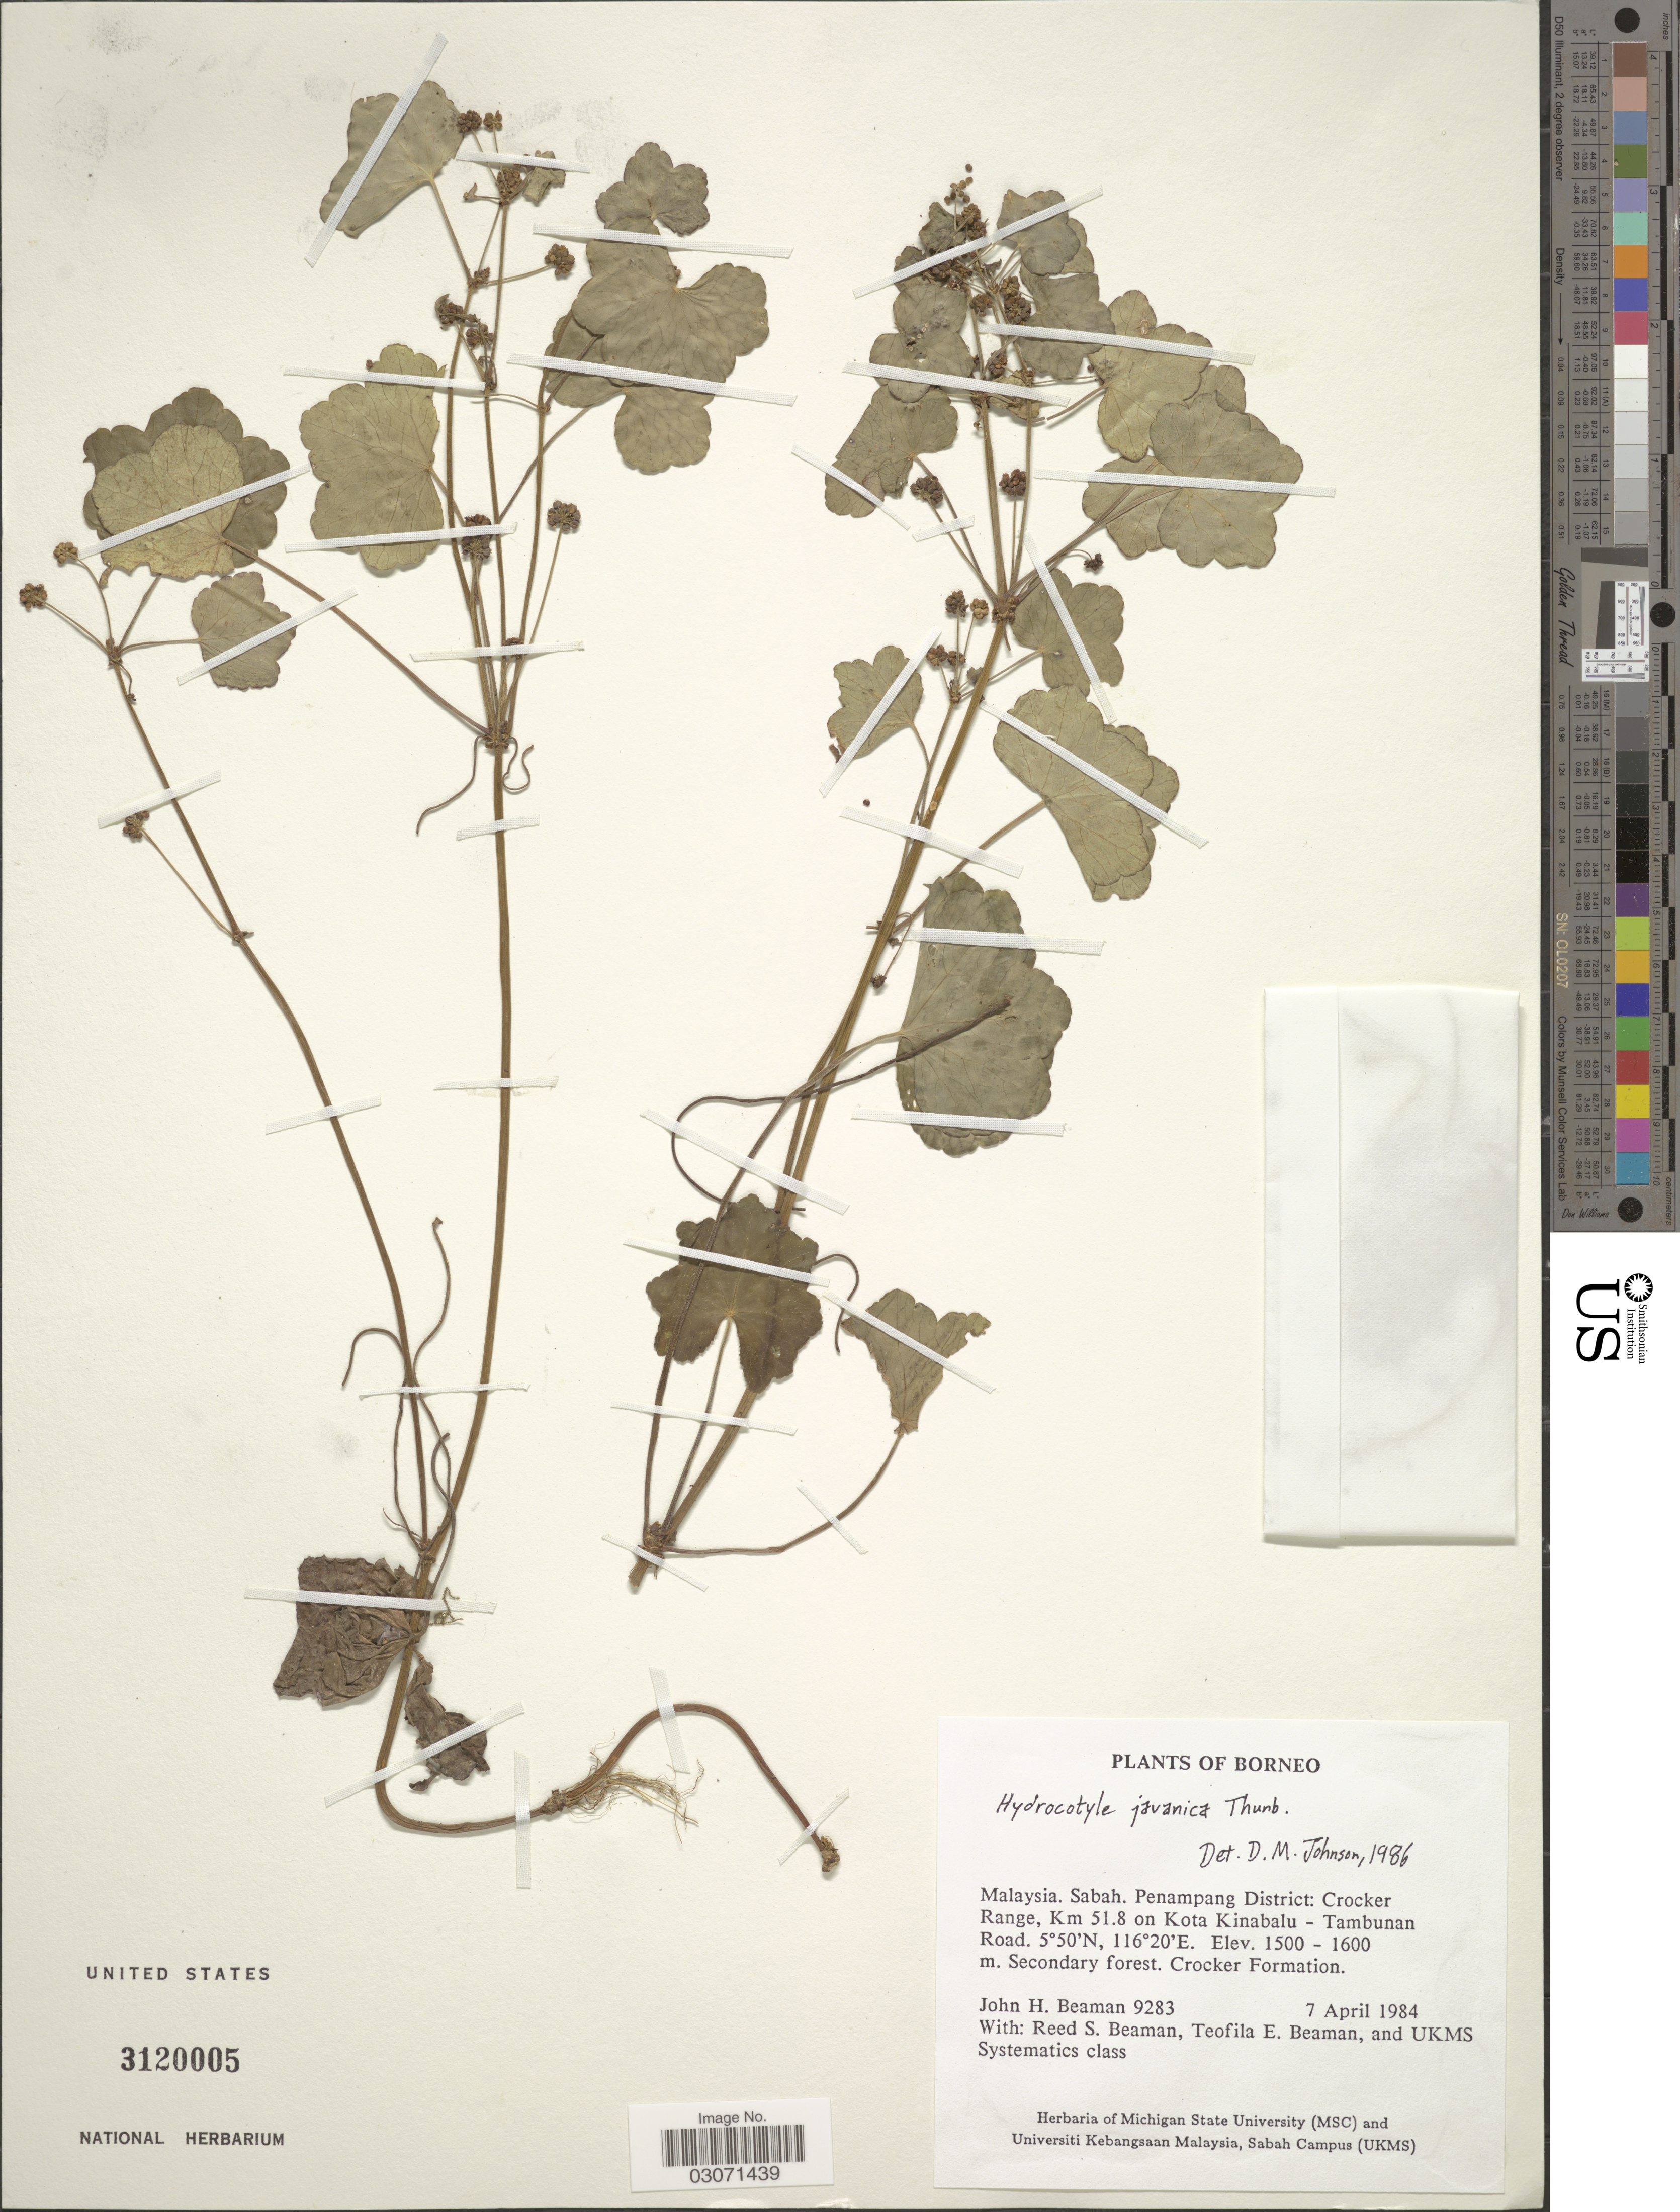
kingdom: Plantae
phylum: Tracheophyta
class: Magnoliopsida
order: Apiales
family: Araliaceae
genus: Hydrocotyle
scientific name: Hydrocotyle javanica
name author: Thunb.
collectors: J. H. Beaman, R. S. Beaman, T. E. Beaman & UKMS Systematics Class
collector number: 9283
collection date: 1984-04-07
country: Malaysia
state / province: Sabah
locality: Borneo. Penampang District: Crocker Range, Km 51.8 on Kota Kinabalu - Tambunan Road.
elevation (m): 1500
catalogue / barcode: US 3120005